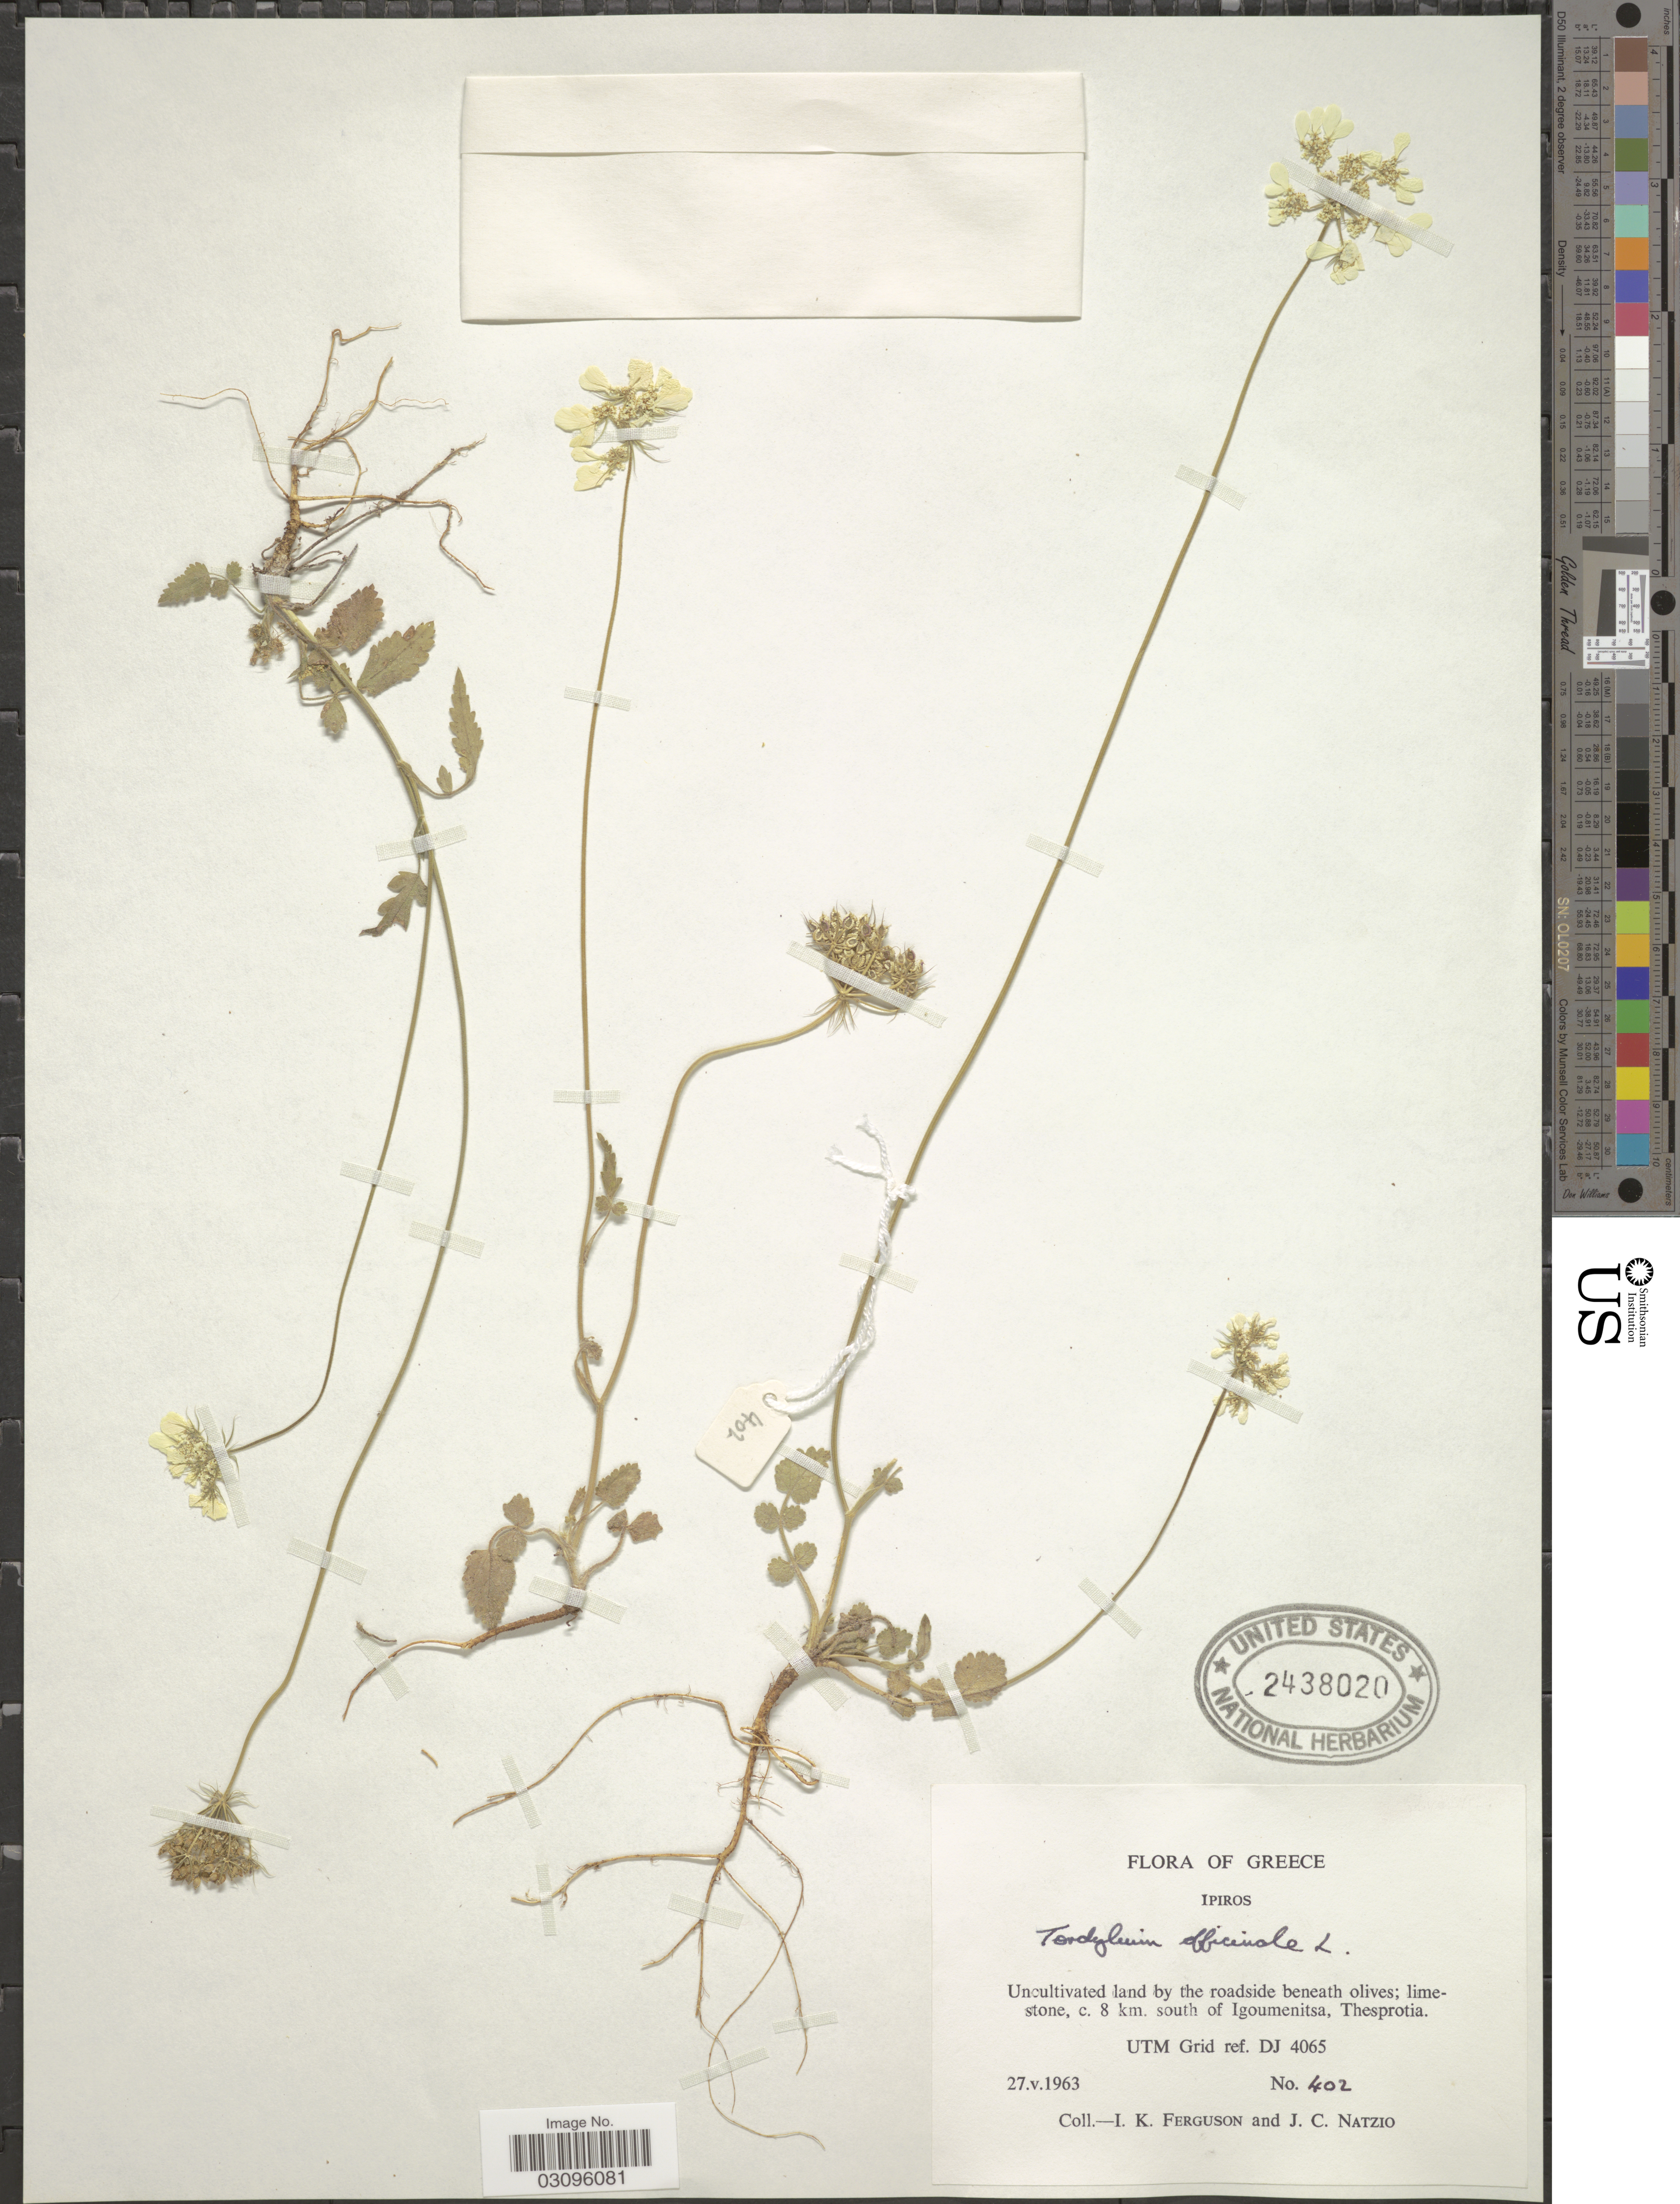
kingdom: Plantae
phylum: Tracheophyta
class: Magnoliopsida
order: Apiales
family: Apiaceae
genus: Tordylium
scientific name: Tordylium officinale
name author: L.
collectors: I. K. Ferguson & J. Natzio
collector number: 402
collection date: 1963-05-27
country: Greece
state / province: Epirua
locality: Ipiros. Uncultivated land by the roadside beneath olives; limestone c. 8 km. south of Igoumenitsa, Thesprotia. UTM Grid ref. DJ 4065.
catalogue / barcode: US 2438020